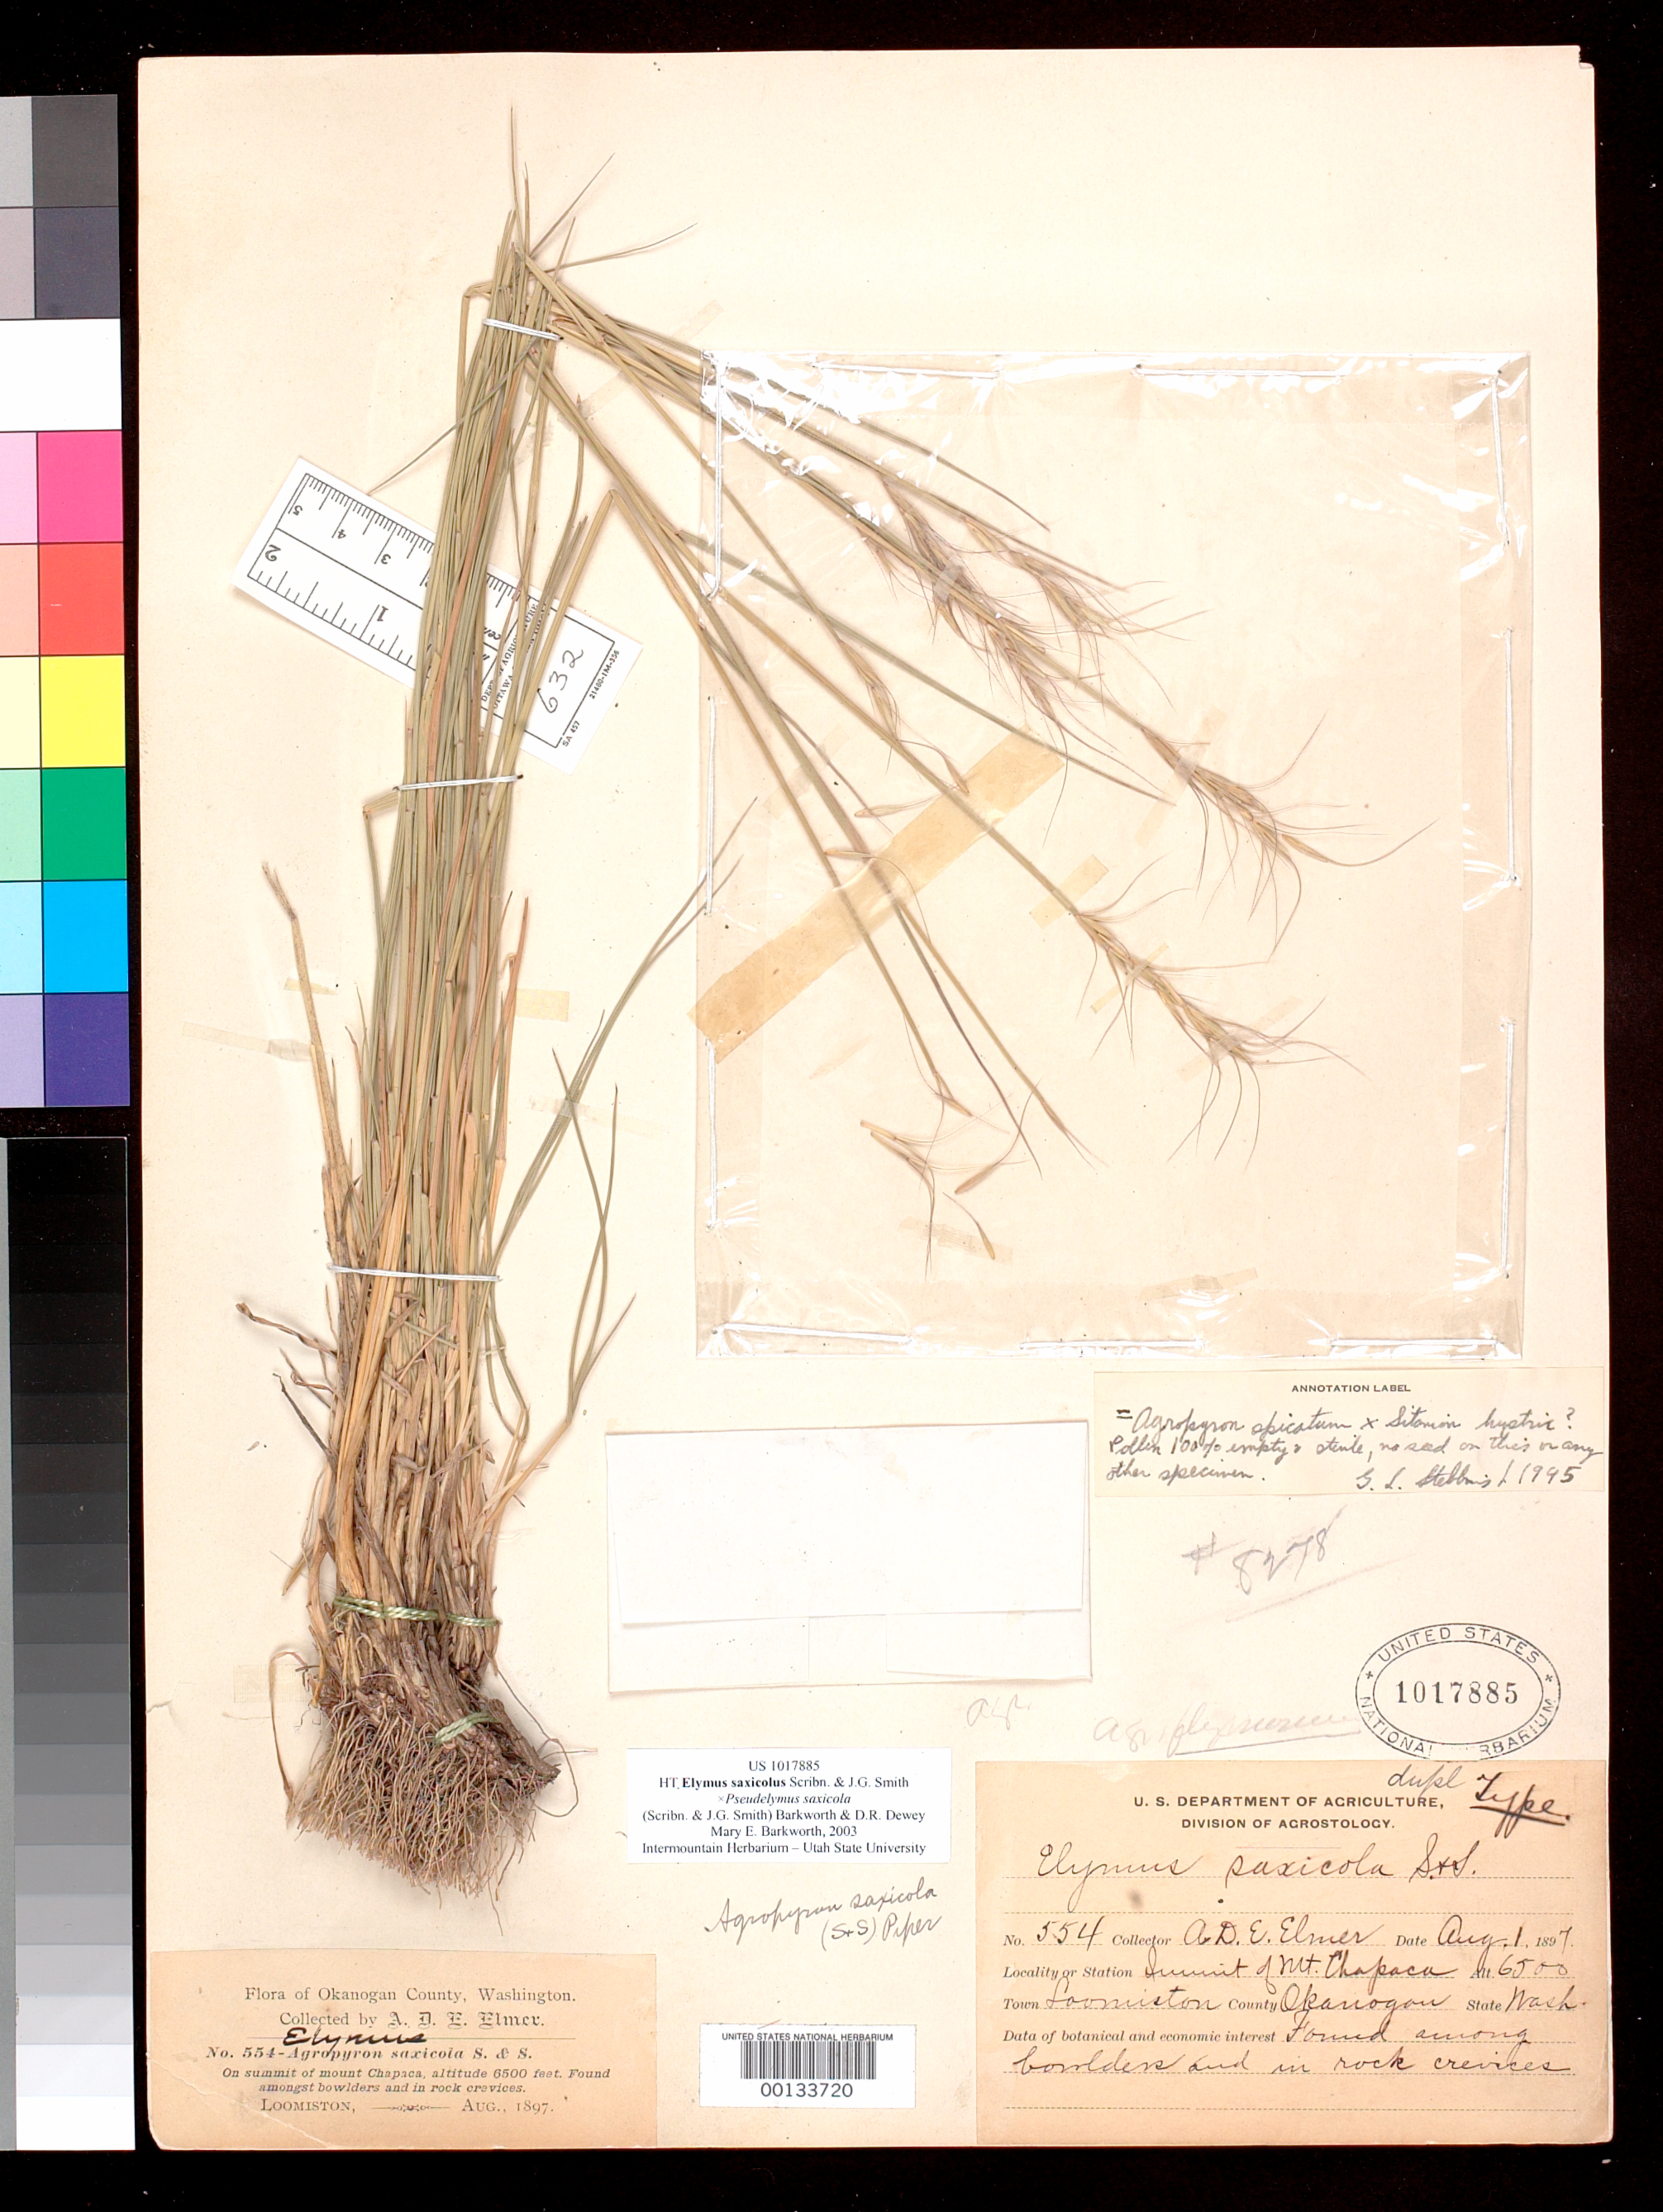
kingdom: Plantae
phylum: Tracheophyta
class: Liliopsida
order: Poales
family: Poaceae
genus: Elymus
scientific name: Elymus saxicola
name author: Scribn. & J.G. Sm.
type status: Holotype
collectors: A. D. E. Elmer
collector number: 554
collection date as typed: Aug 1897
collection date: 1897-08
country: United States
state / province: Washington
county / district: Okanogan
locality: Summit of Mt. Chapaca; alt. 6500 ft.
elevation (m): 1981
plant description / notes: Recorded as "isotype" but this sheet was originally annotated "Type" (with "dupl." added in another hand at some later date) and annotated as "HT" by M.E. Barkworth (2003). USNH 556673 was also annotated (by Chase or Hitchcock?) as "type" and recorded as holotype.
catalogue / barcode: US 1017885